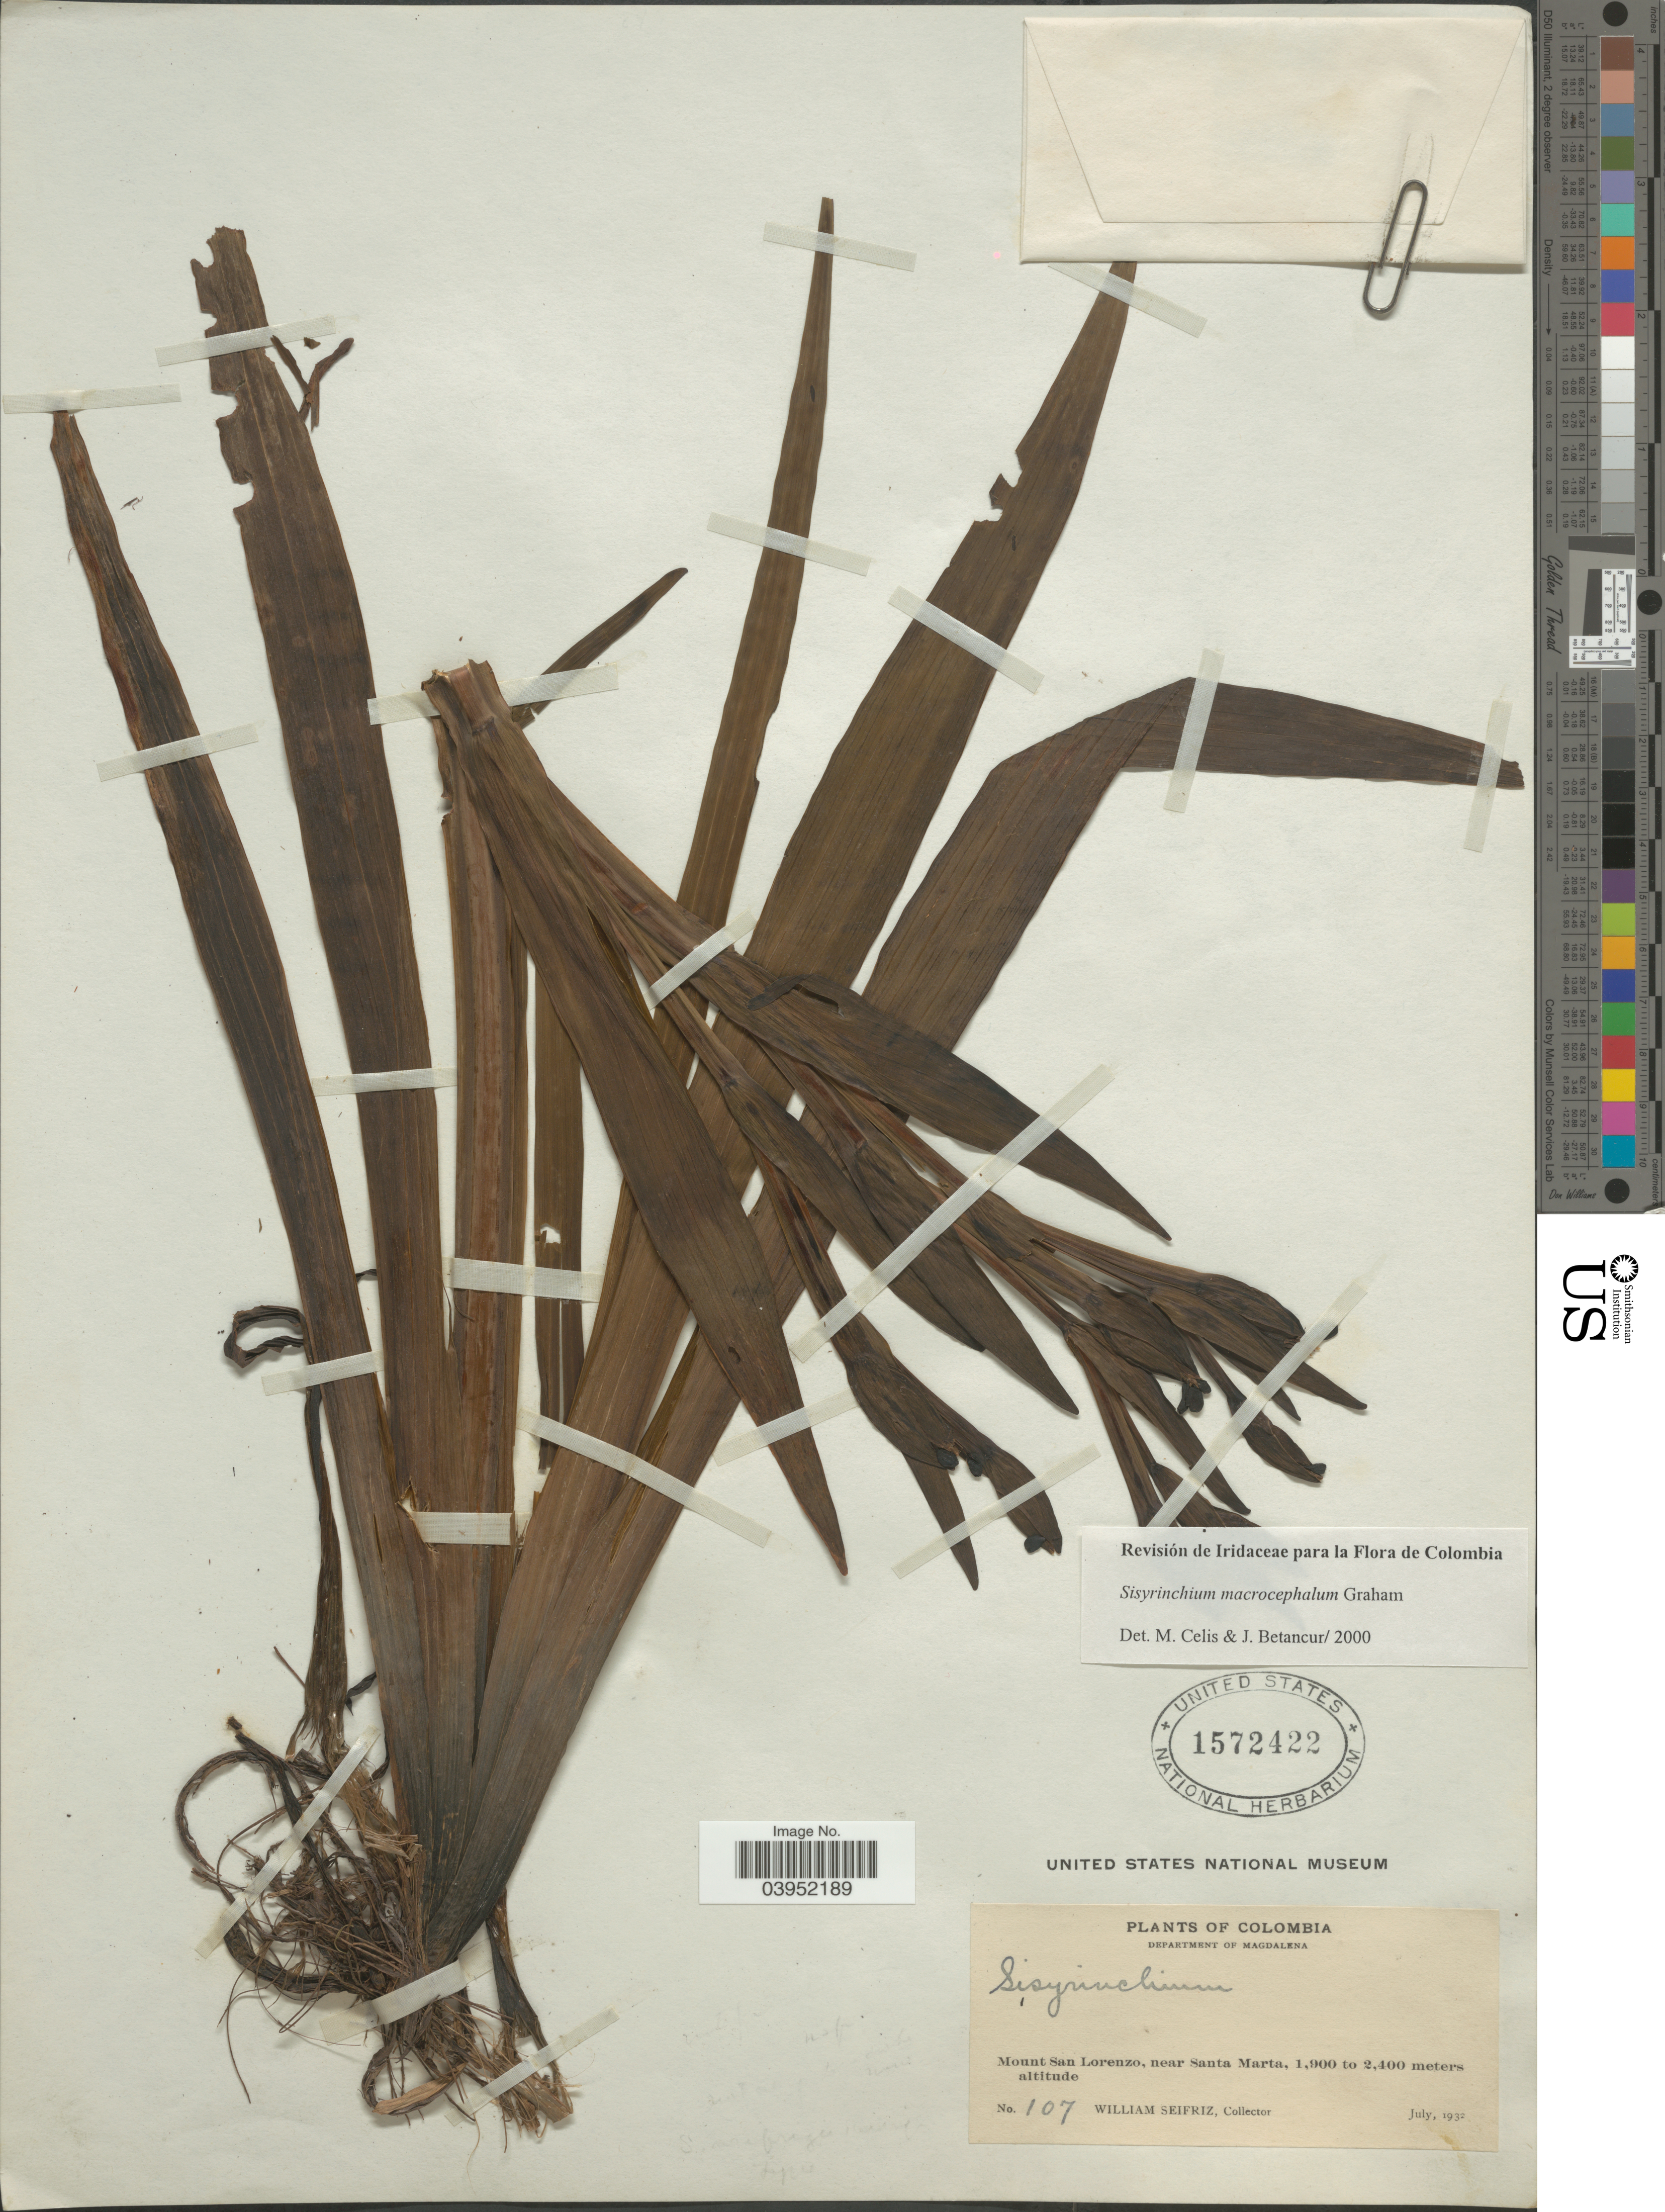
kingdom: Plantae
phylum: Tracheophyta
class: Liliopsida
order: Asparagales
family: Iridaceae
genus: Sisyrinchium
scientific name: Sisyrinchium macrocephalum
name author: Graham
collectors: W. Seifriz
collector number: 107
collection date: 1932-07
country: Colombia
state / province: Magdalena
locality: Department of Magdalena. Mount San Lorenzo, near Santa Marta.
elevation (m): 1900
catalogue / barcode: US 1572422